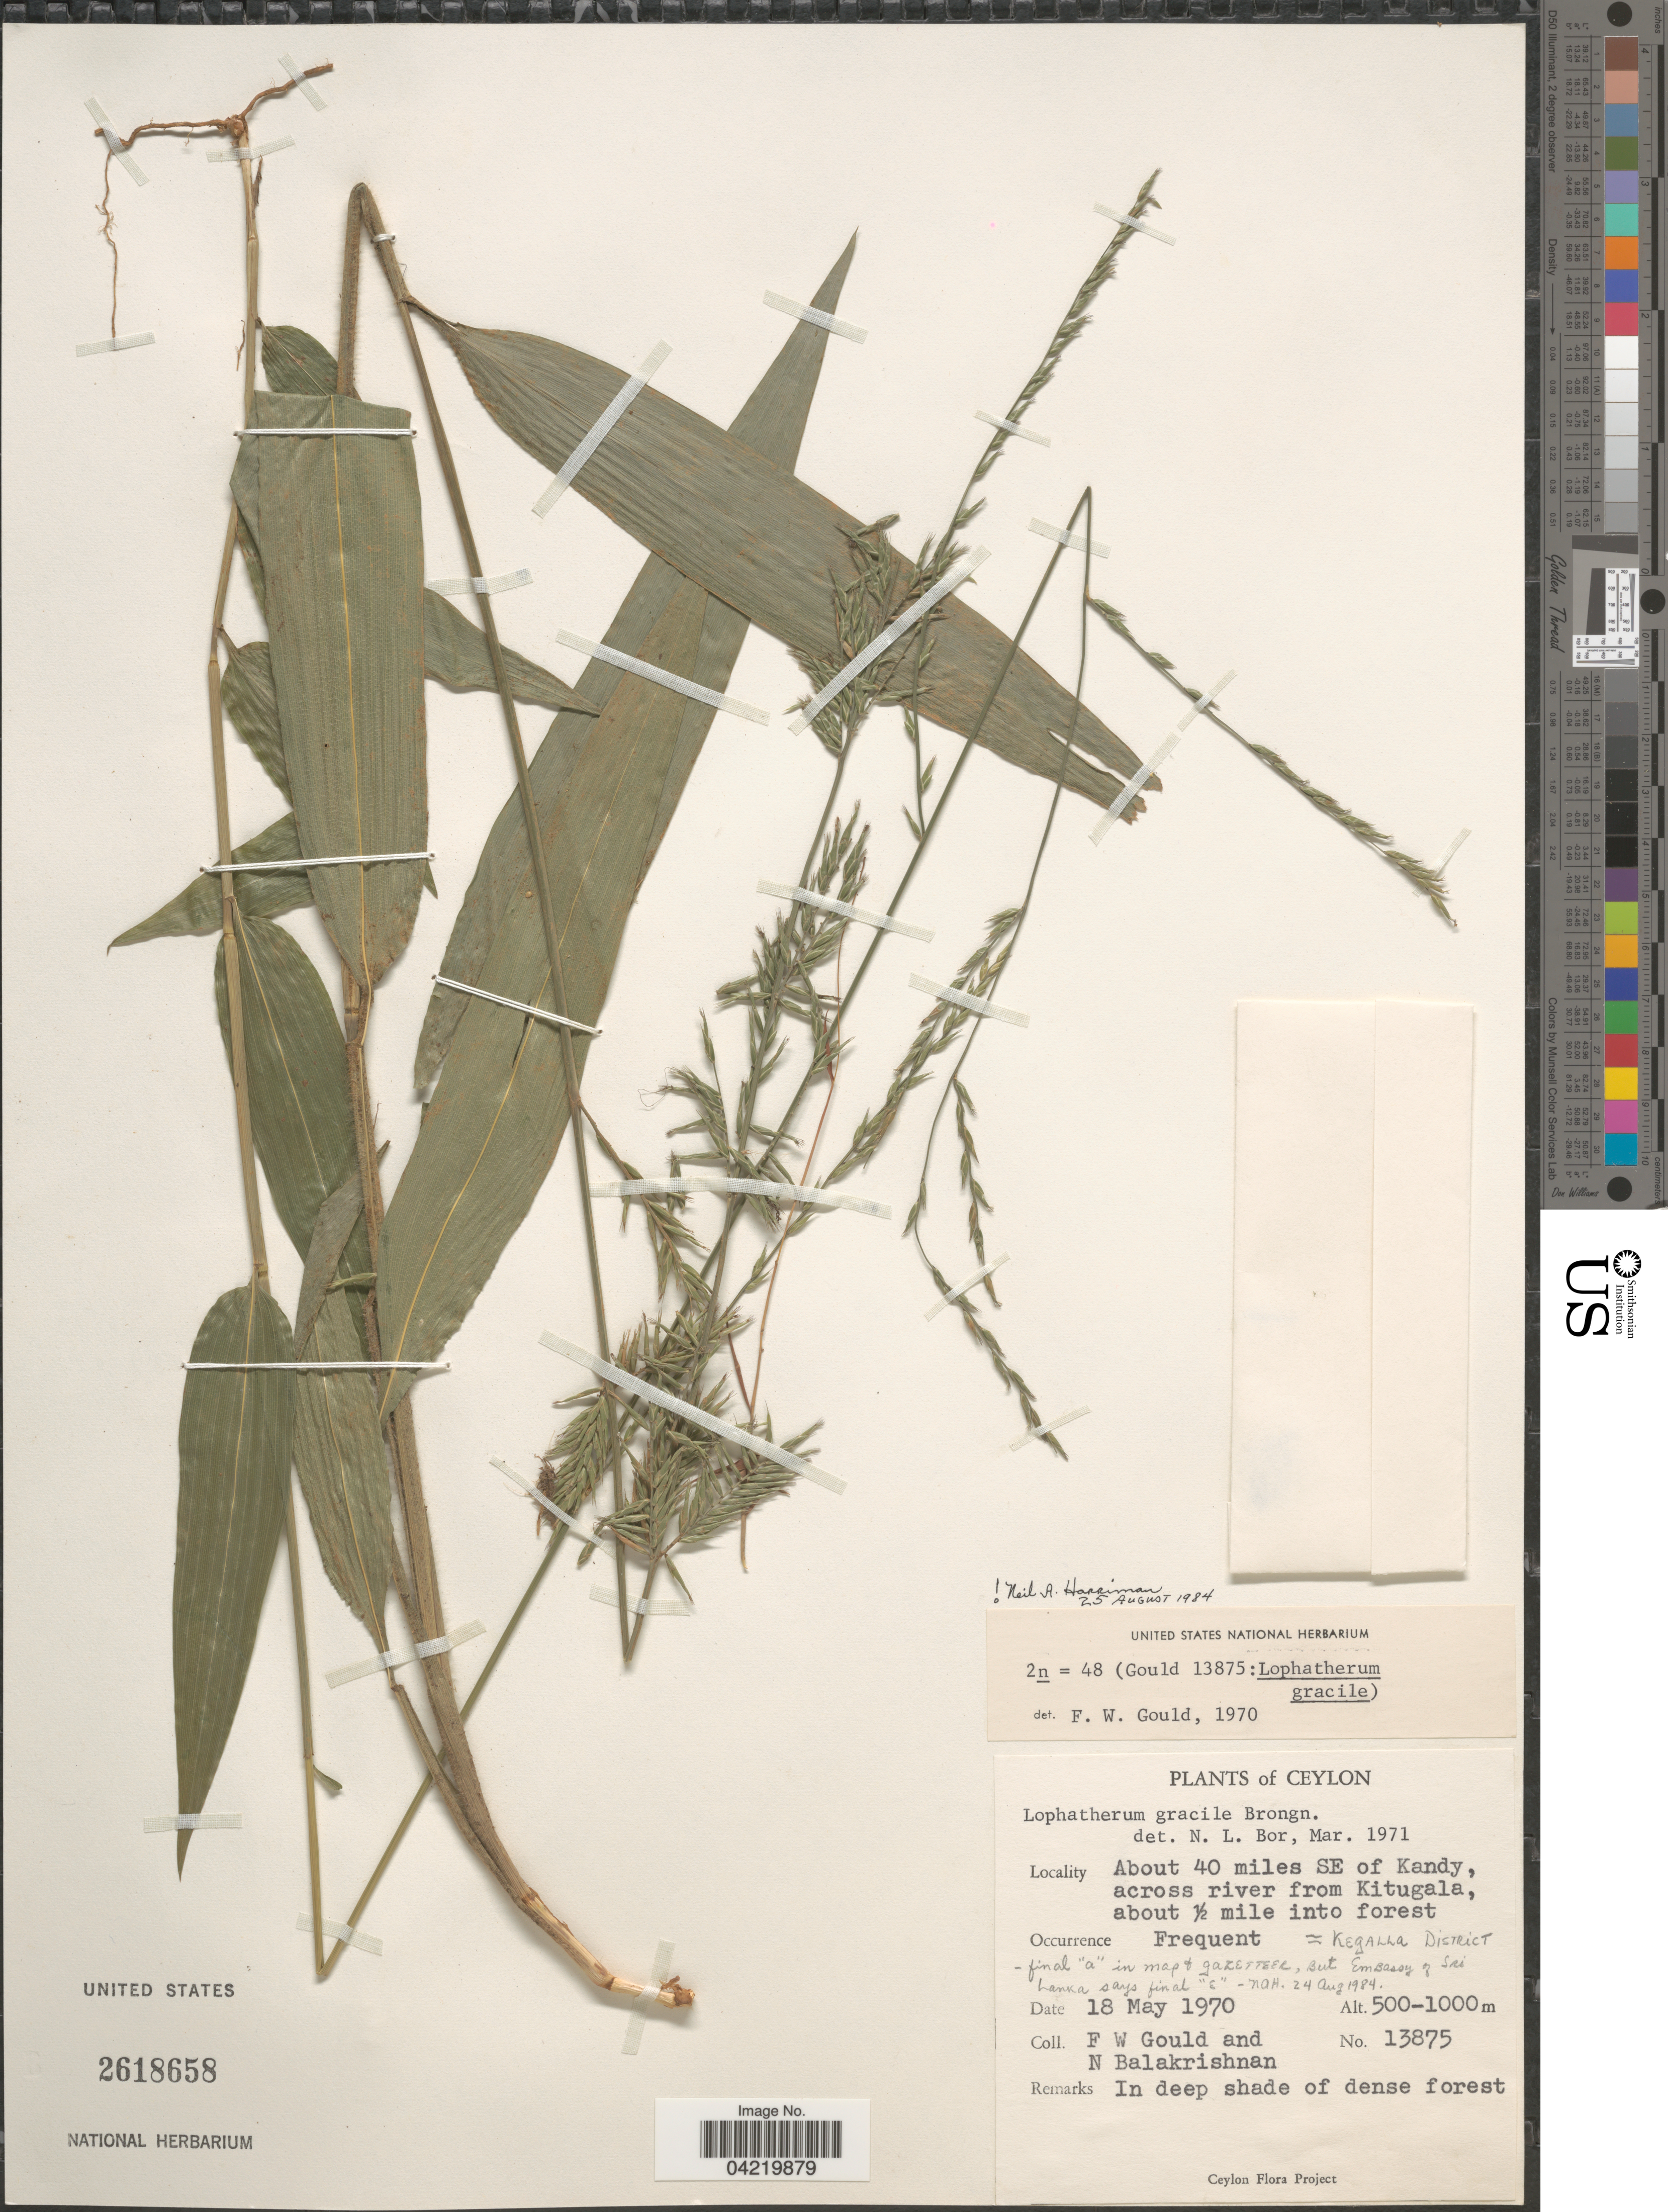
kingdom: Plantae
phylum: Tracheophyta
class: Liliopsida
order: Poales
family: Poaceae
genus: Lophatherum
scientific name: Lophatherum gracile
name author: Brongn.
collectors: F. W. Gould & N. Balakrishnan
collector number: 13875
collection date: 1970-05-18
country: Sri Lanka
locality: Ceylon. About 40 miles SE of Kandy, across river from Kitugala, about ½ mile into forest. Kegalla District.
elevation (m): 500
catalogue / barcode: US 2618658